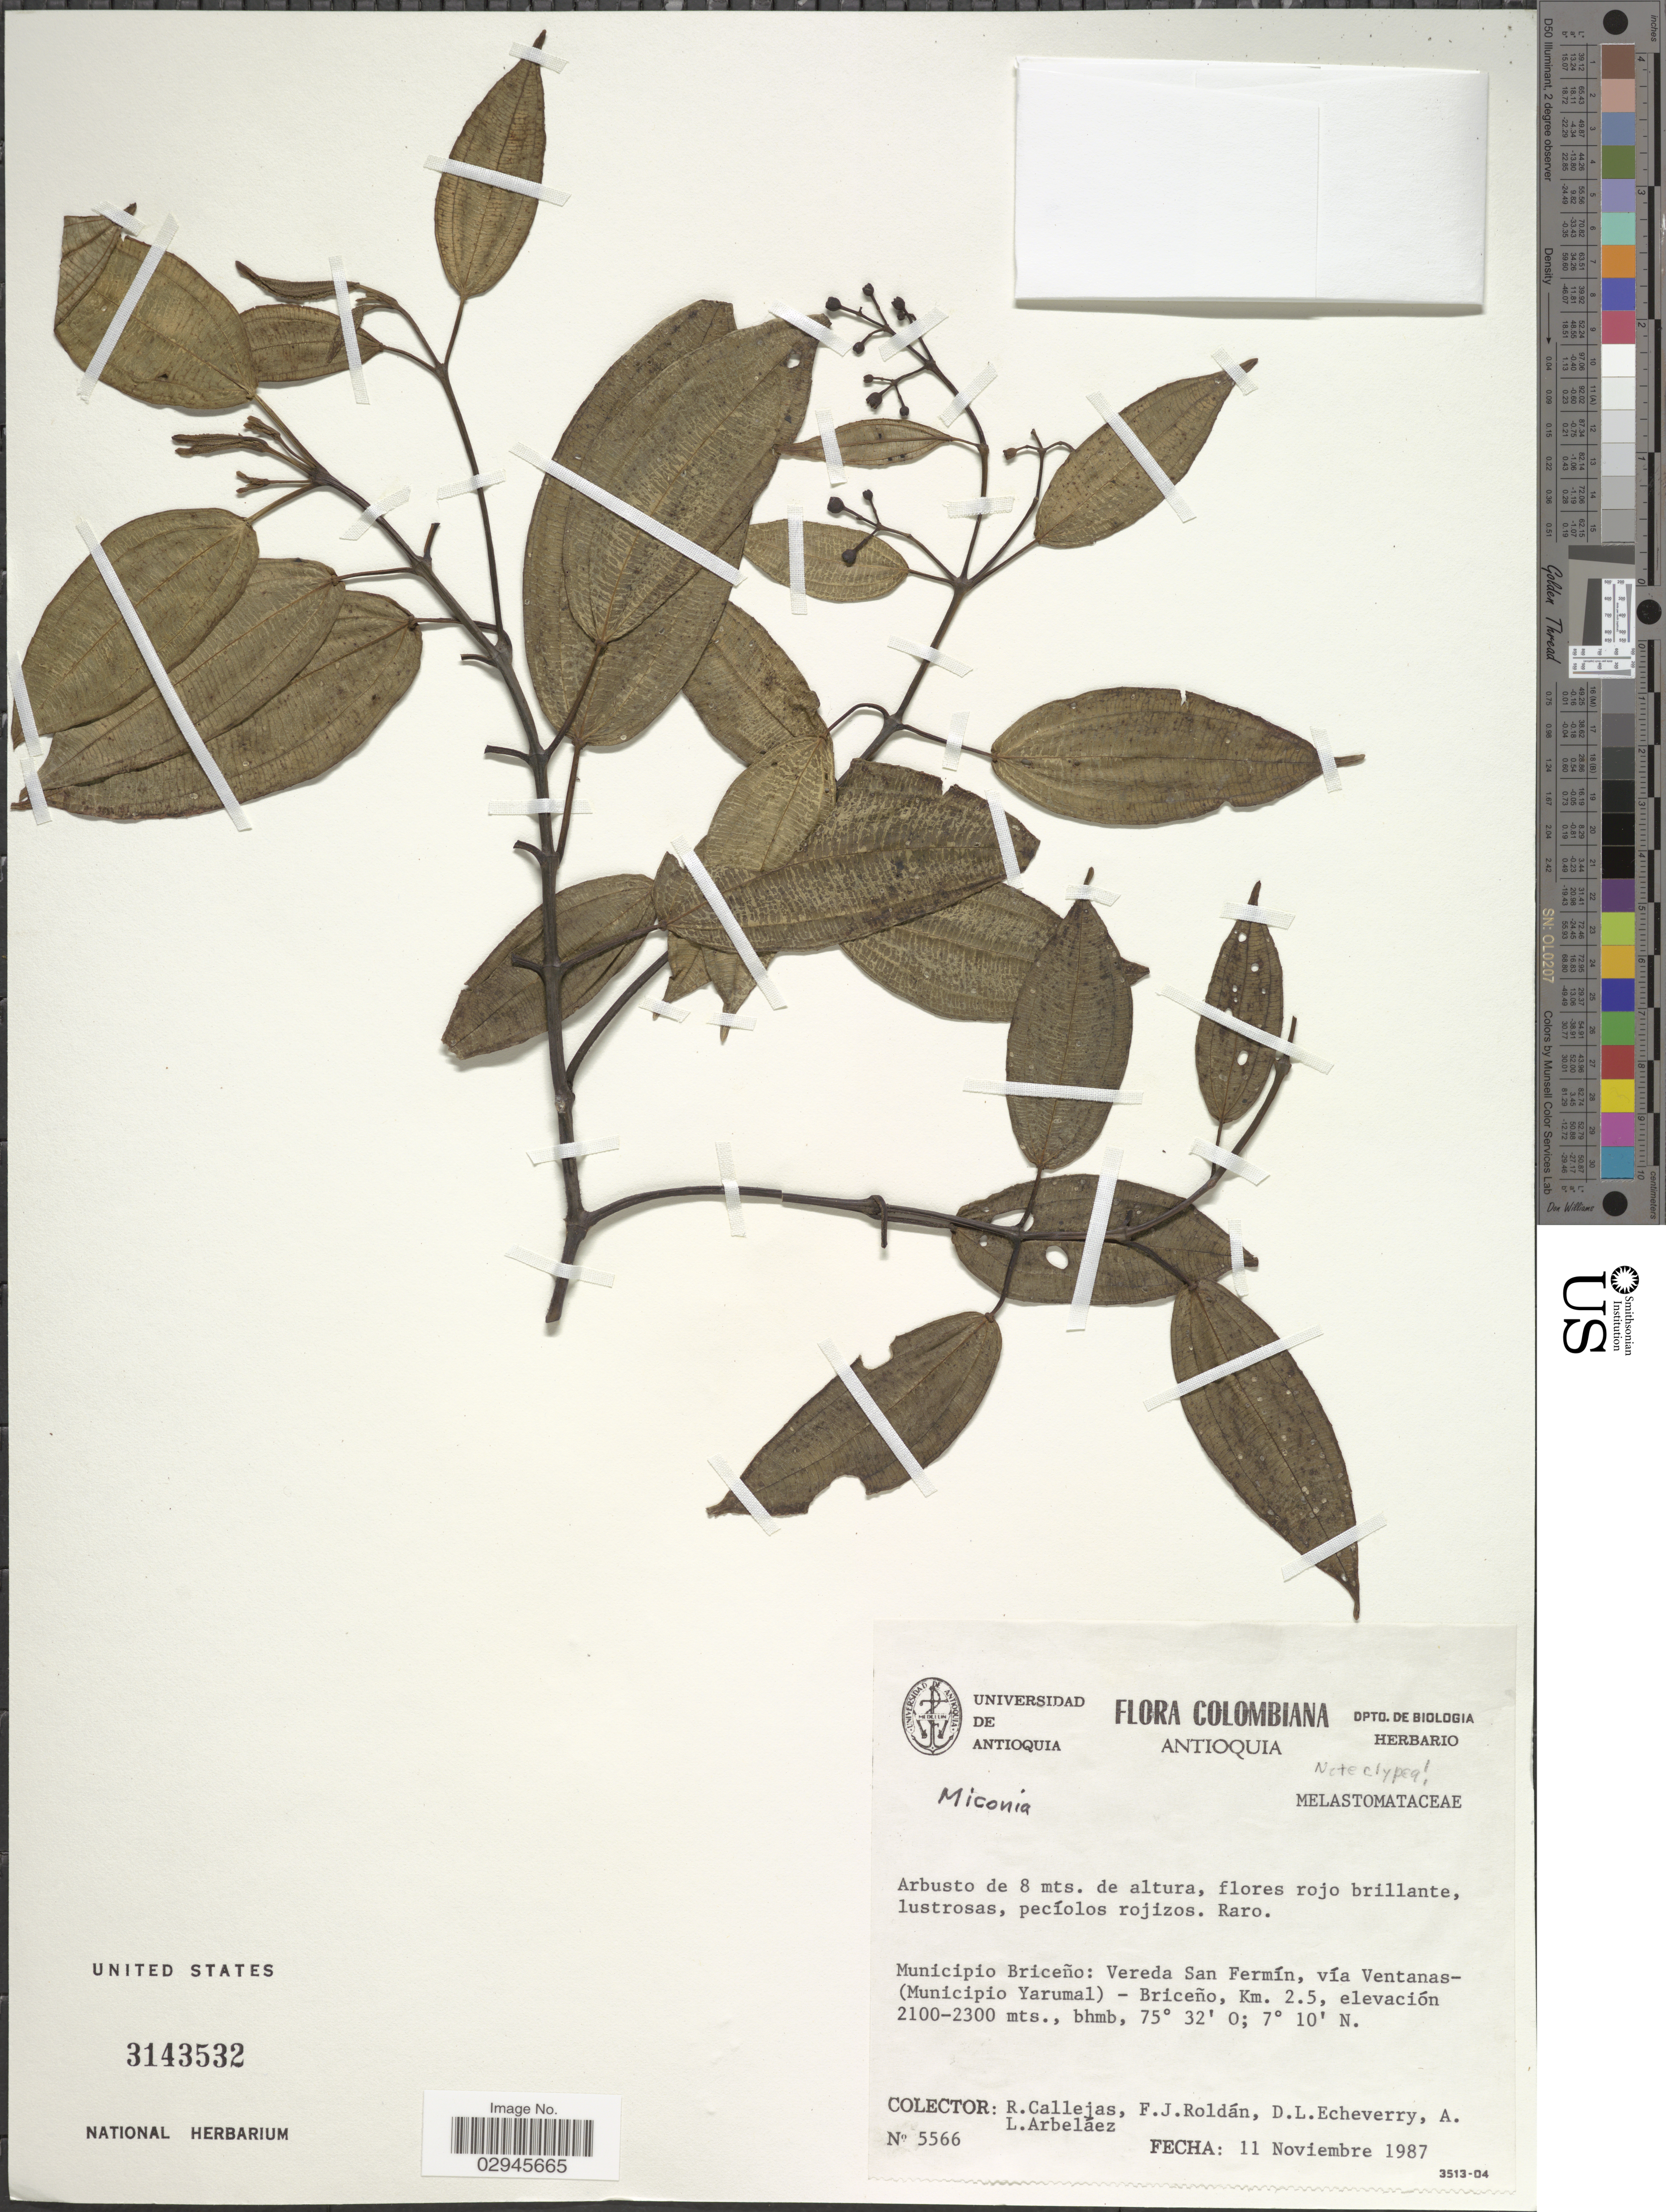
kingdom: Plantae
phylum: Tracheophyta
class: Magnoliopsida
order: Myrtales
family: Melastomataceae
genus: Axinaea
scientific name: Axinaea sp.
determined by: Murillo, J. S.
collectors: R. Callejas, F. J. Roldán, D. Echeverry & A. Arbeláez Alvarez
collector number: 5566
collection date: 1987-11-11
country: Colombia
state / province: Antioquia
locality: Municipio Briceño: Vereda San Fermín, vía Ventanas-(Municipio Yarumal) - Briceño, Km. 2.5.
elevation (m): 2100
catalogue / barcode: US 3143532